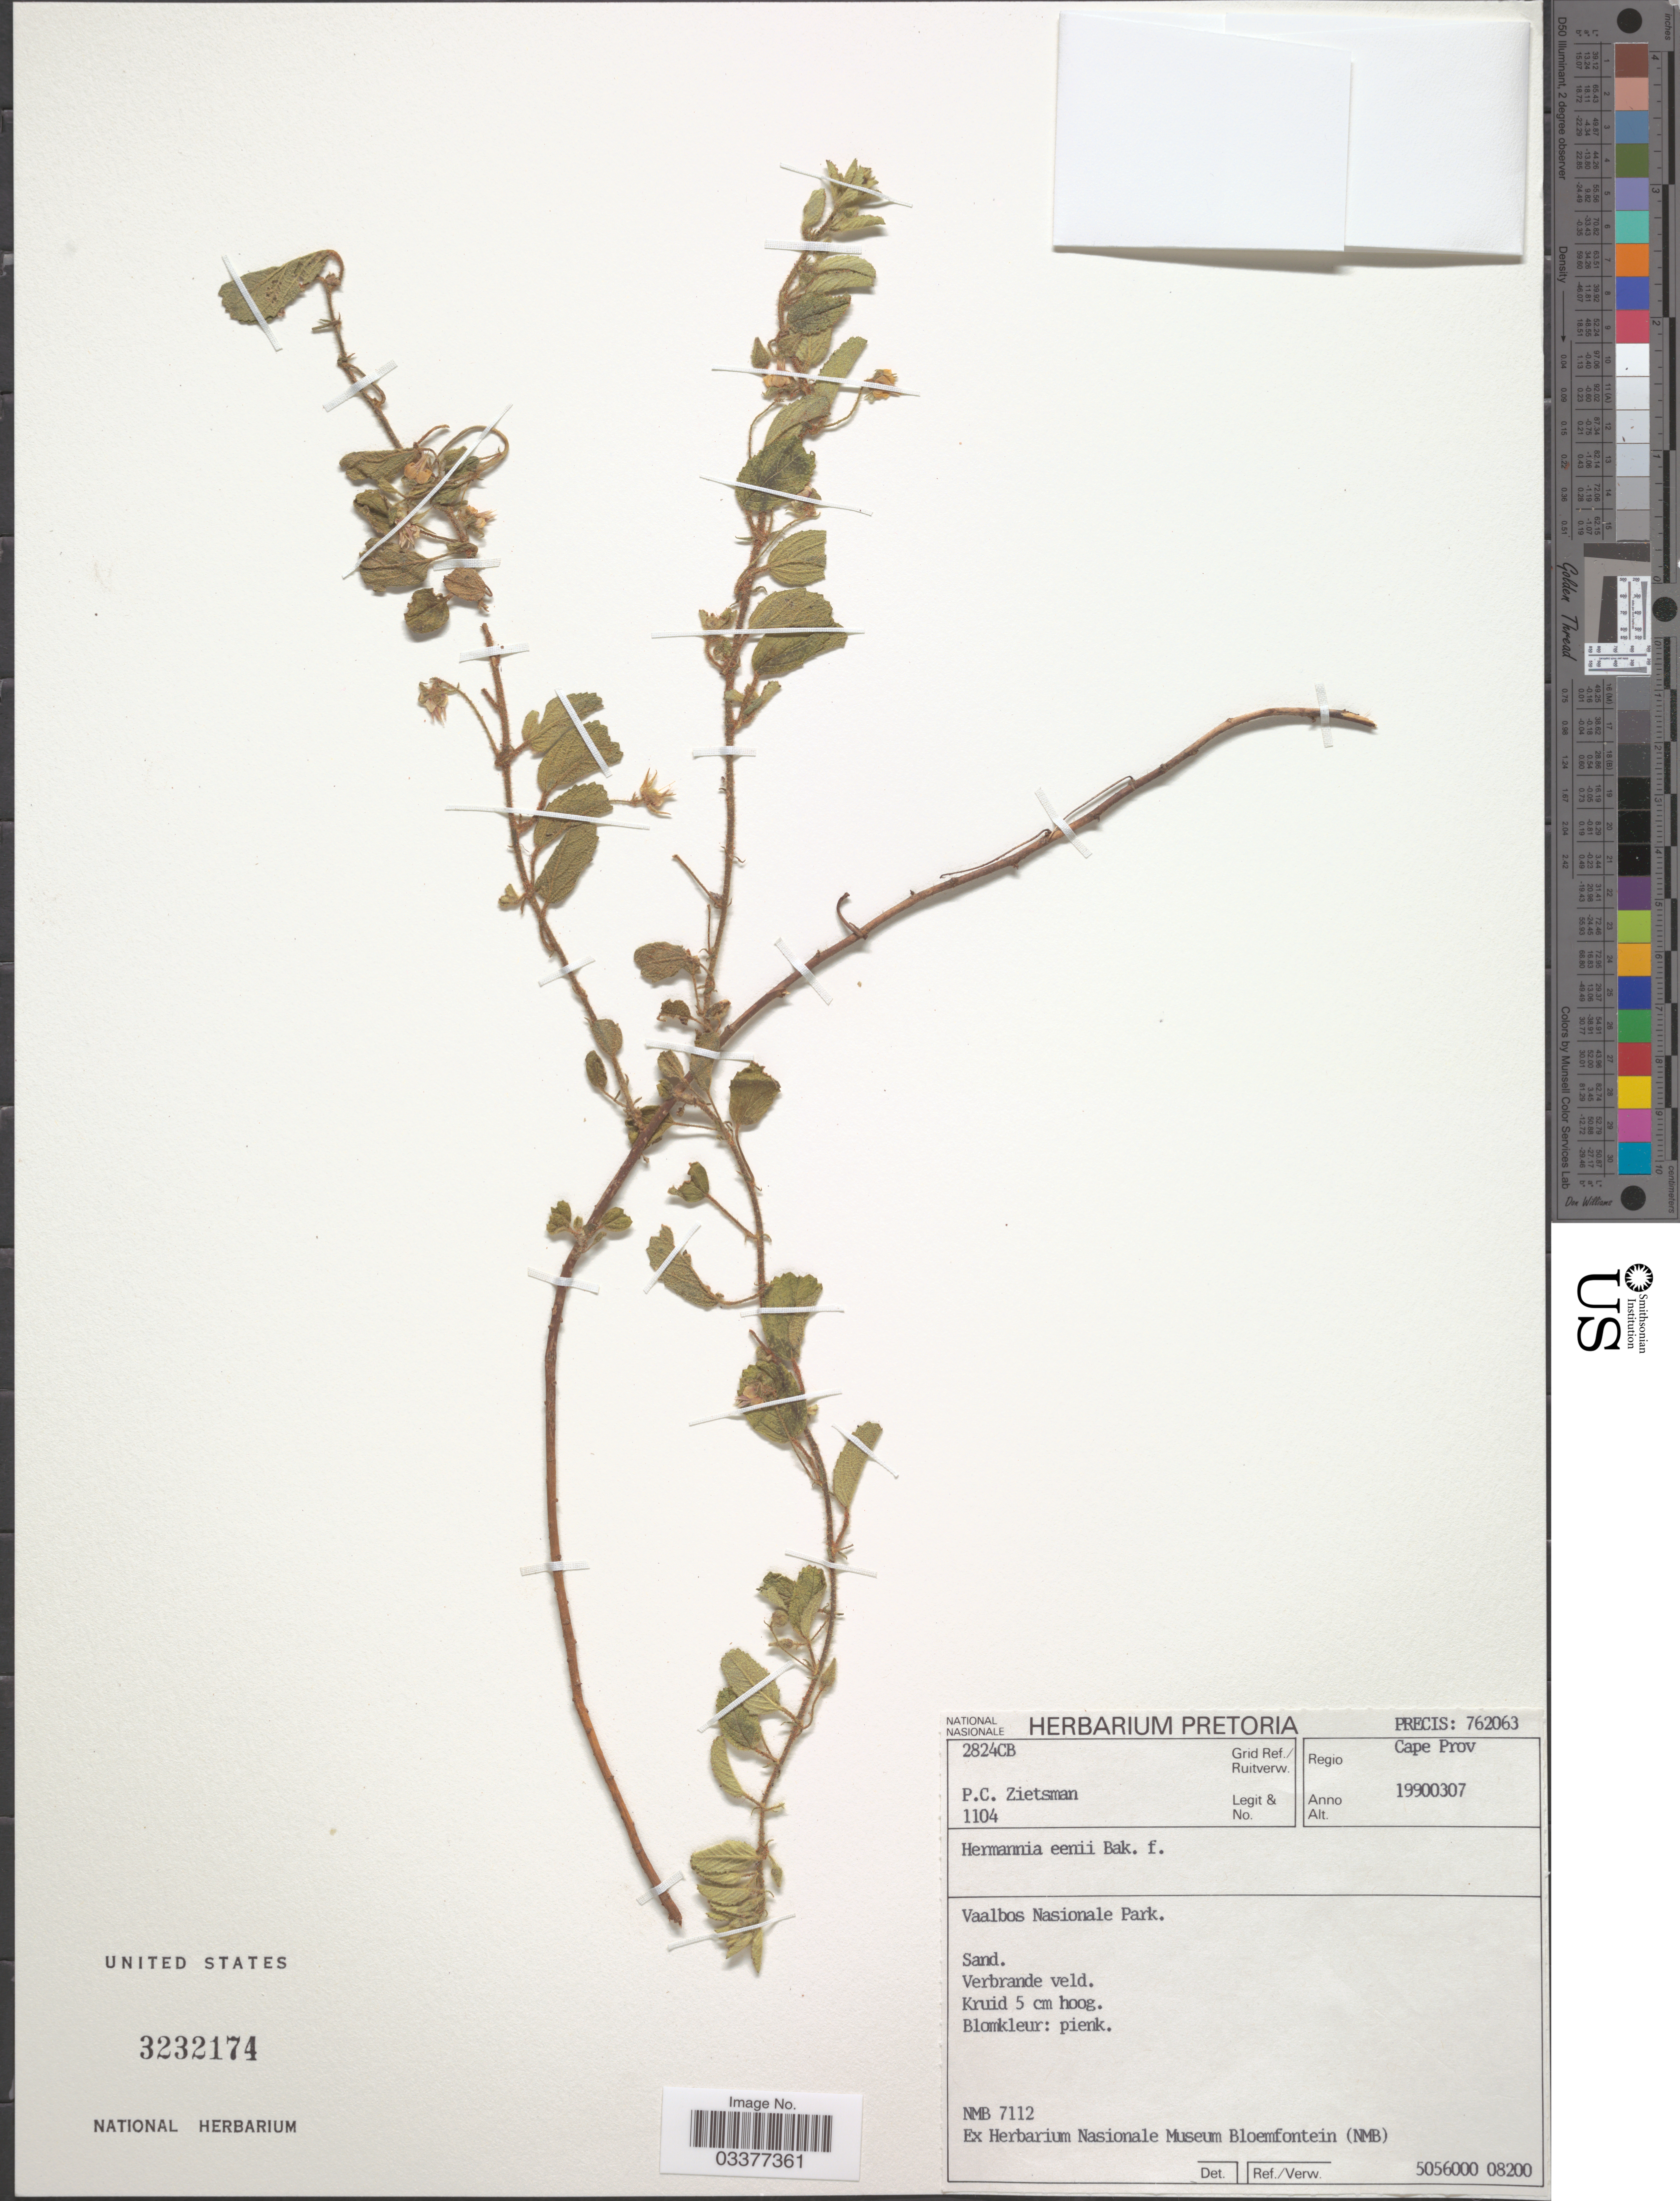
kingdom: Plantae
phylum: Tracheophyta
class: Magnoliopsida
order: Malvales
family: Malvaceae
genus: Hermannia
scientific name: Hermannia eenii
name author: Baker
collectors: P. Zietsman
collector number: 1104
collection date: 1990-03-07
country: South Africa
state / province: Northern Cape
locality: Grid Ref./ Ruitverw. 2824CB. Regio Cape Prov. Vaalbos Nasionale Park.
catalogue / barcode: US 3232174